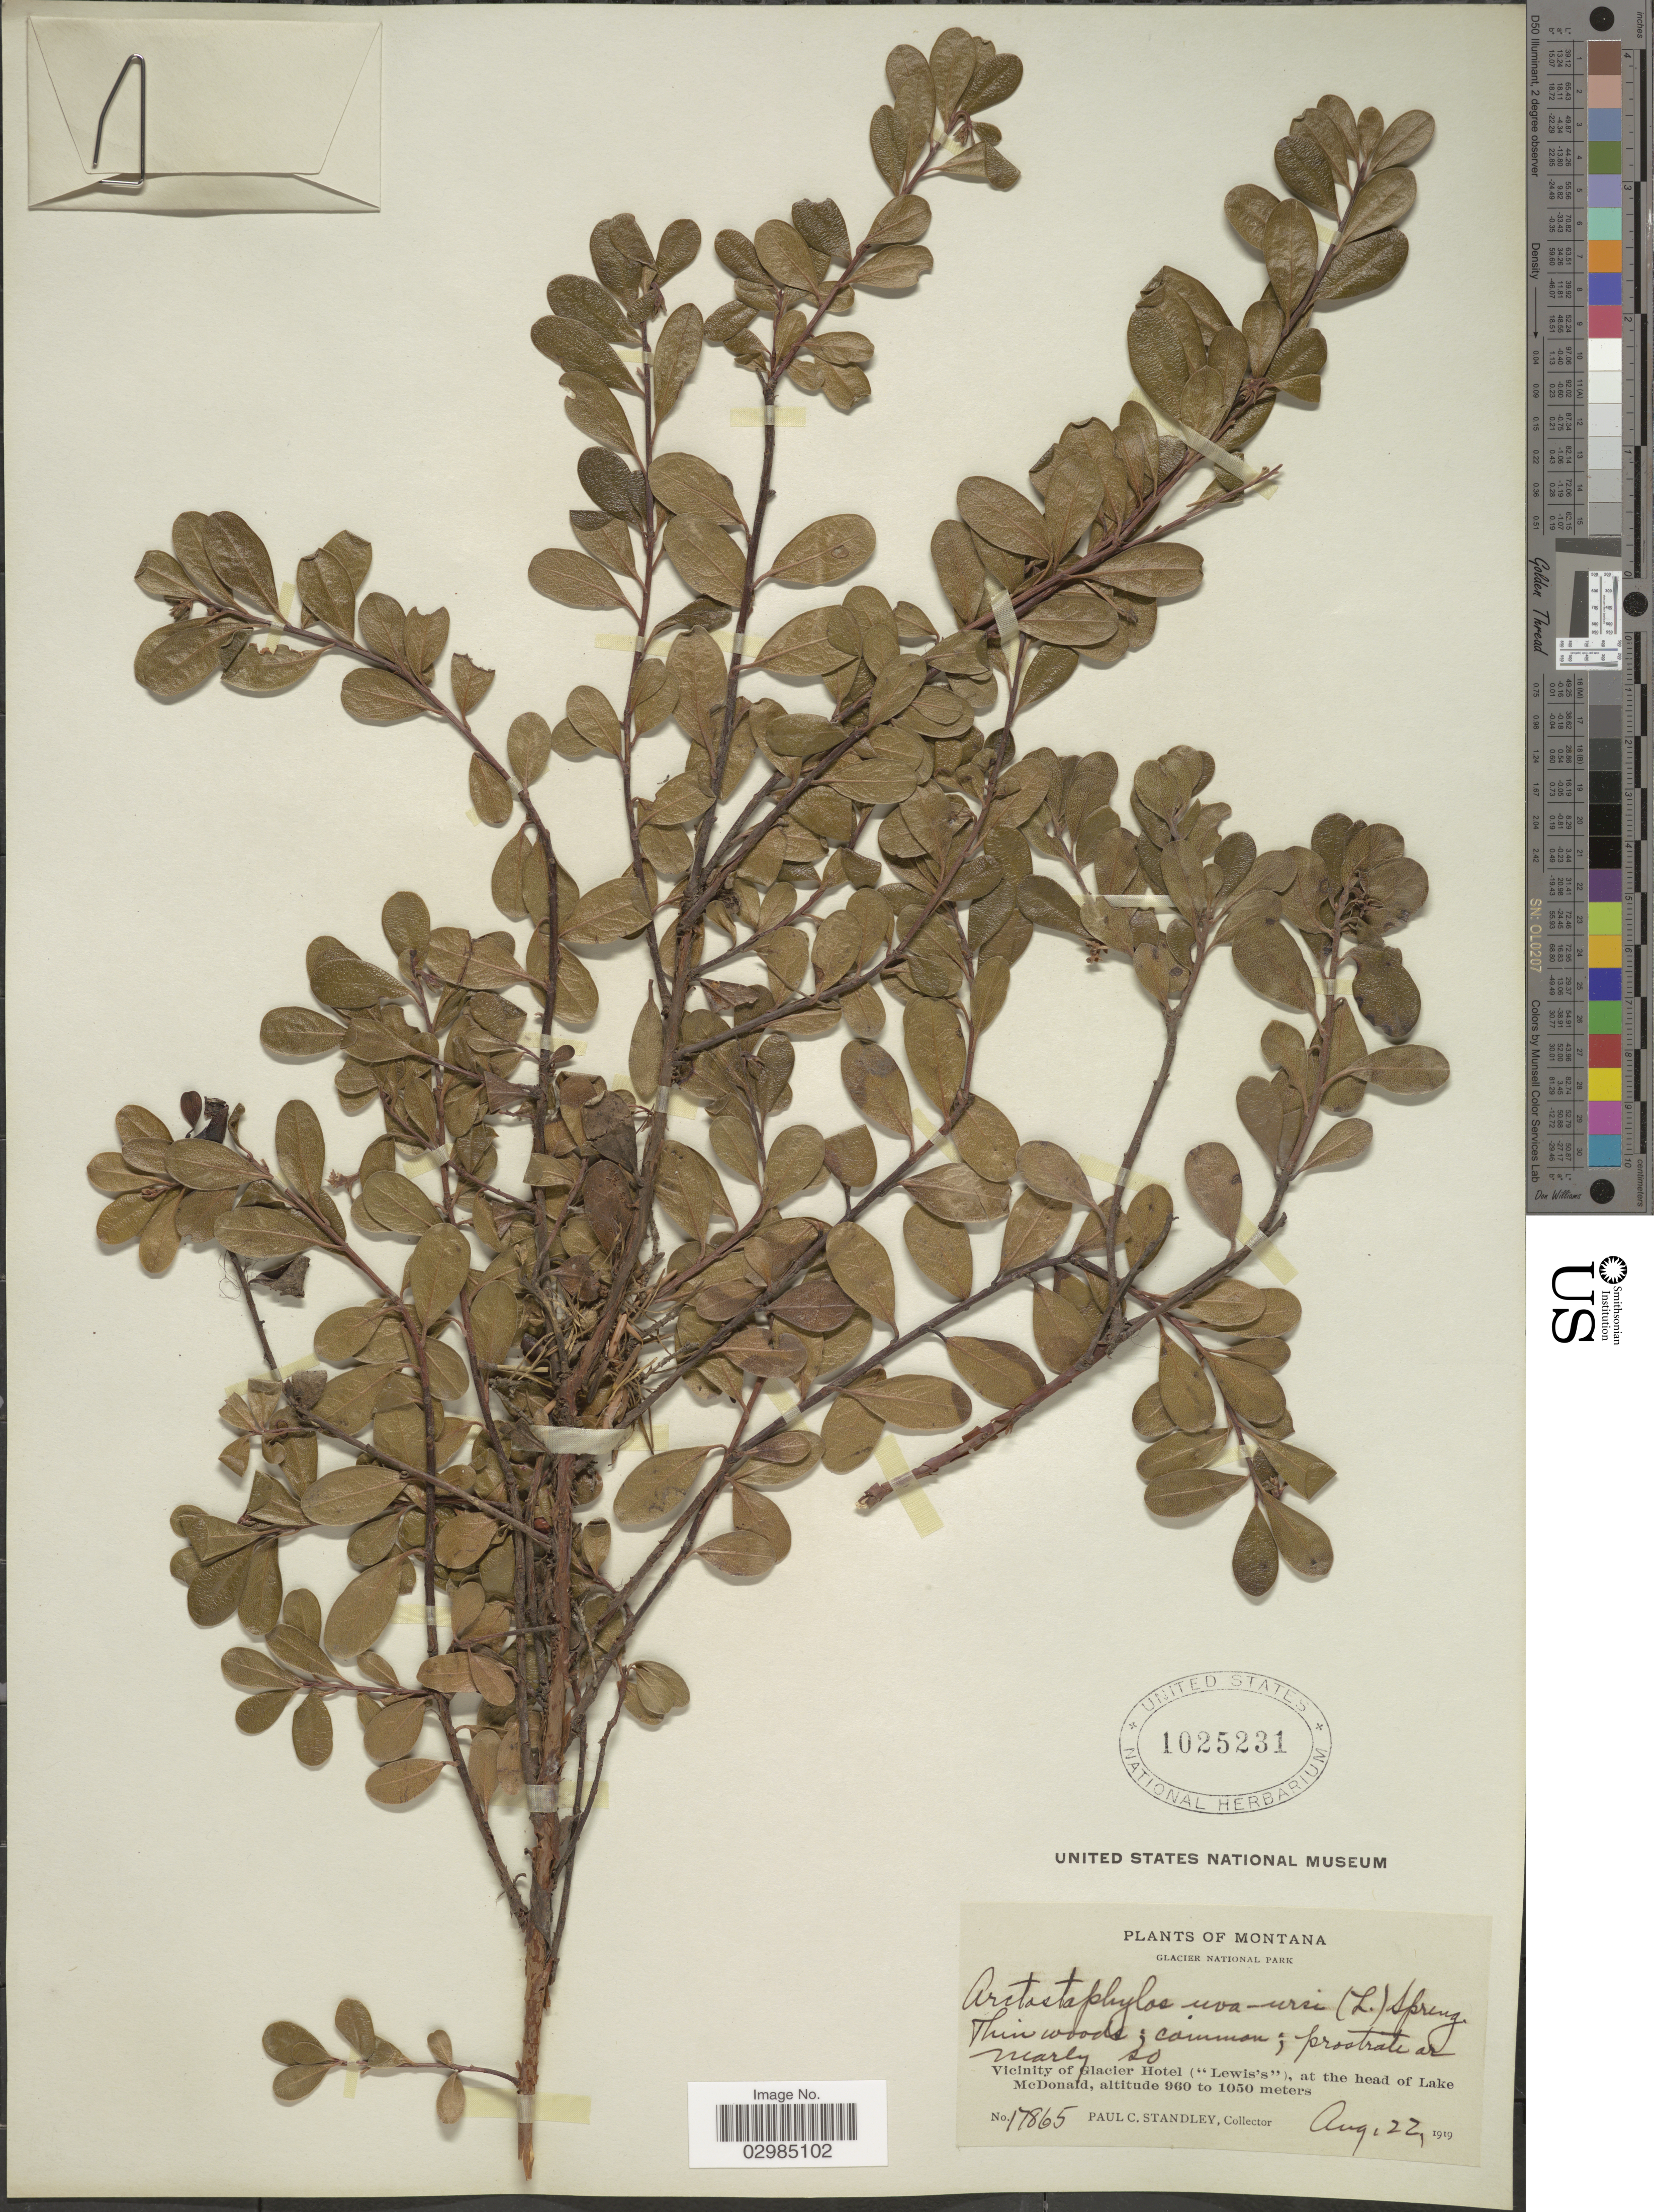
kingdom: Plantae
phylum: Tracheophyta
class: Magnoliopsida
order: Ericales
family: Ericaceae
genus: Arctostaphylos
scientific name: Arctostaphylos uva-ursi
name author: (L.) Spreng.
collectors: P. C. Standley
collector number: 17865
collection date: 1919-08-22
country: United States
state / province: Montana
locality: Glacier National Park. Vicinity of Glacier Hotel ("Lewis"), at the head of Lake McDonald.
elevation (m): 960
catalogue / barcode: US 1025231